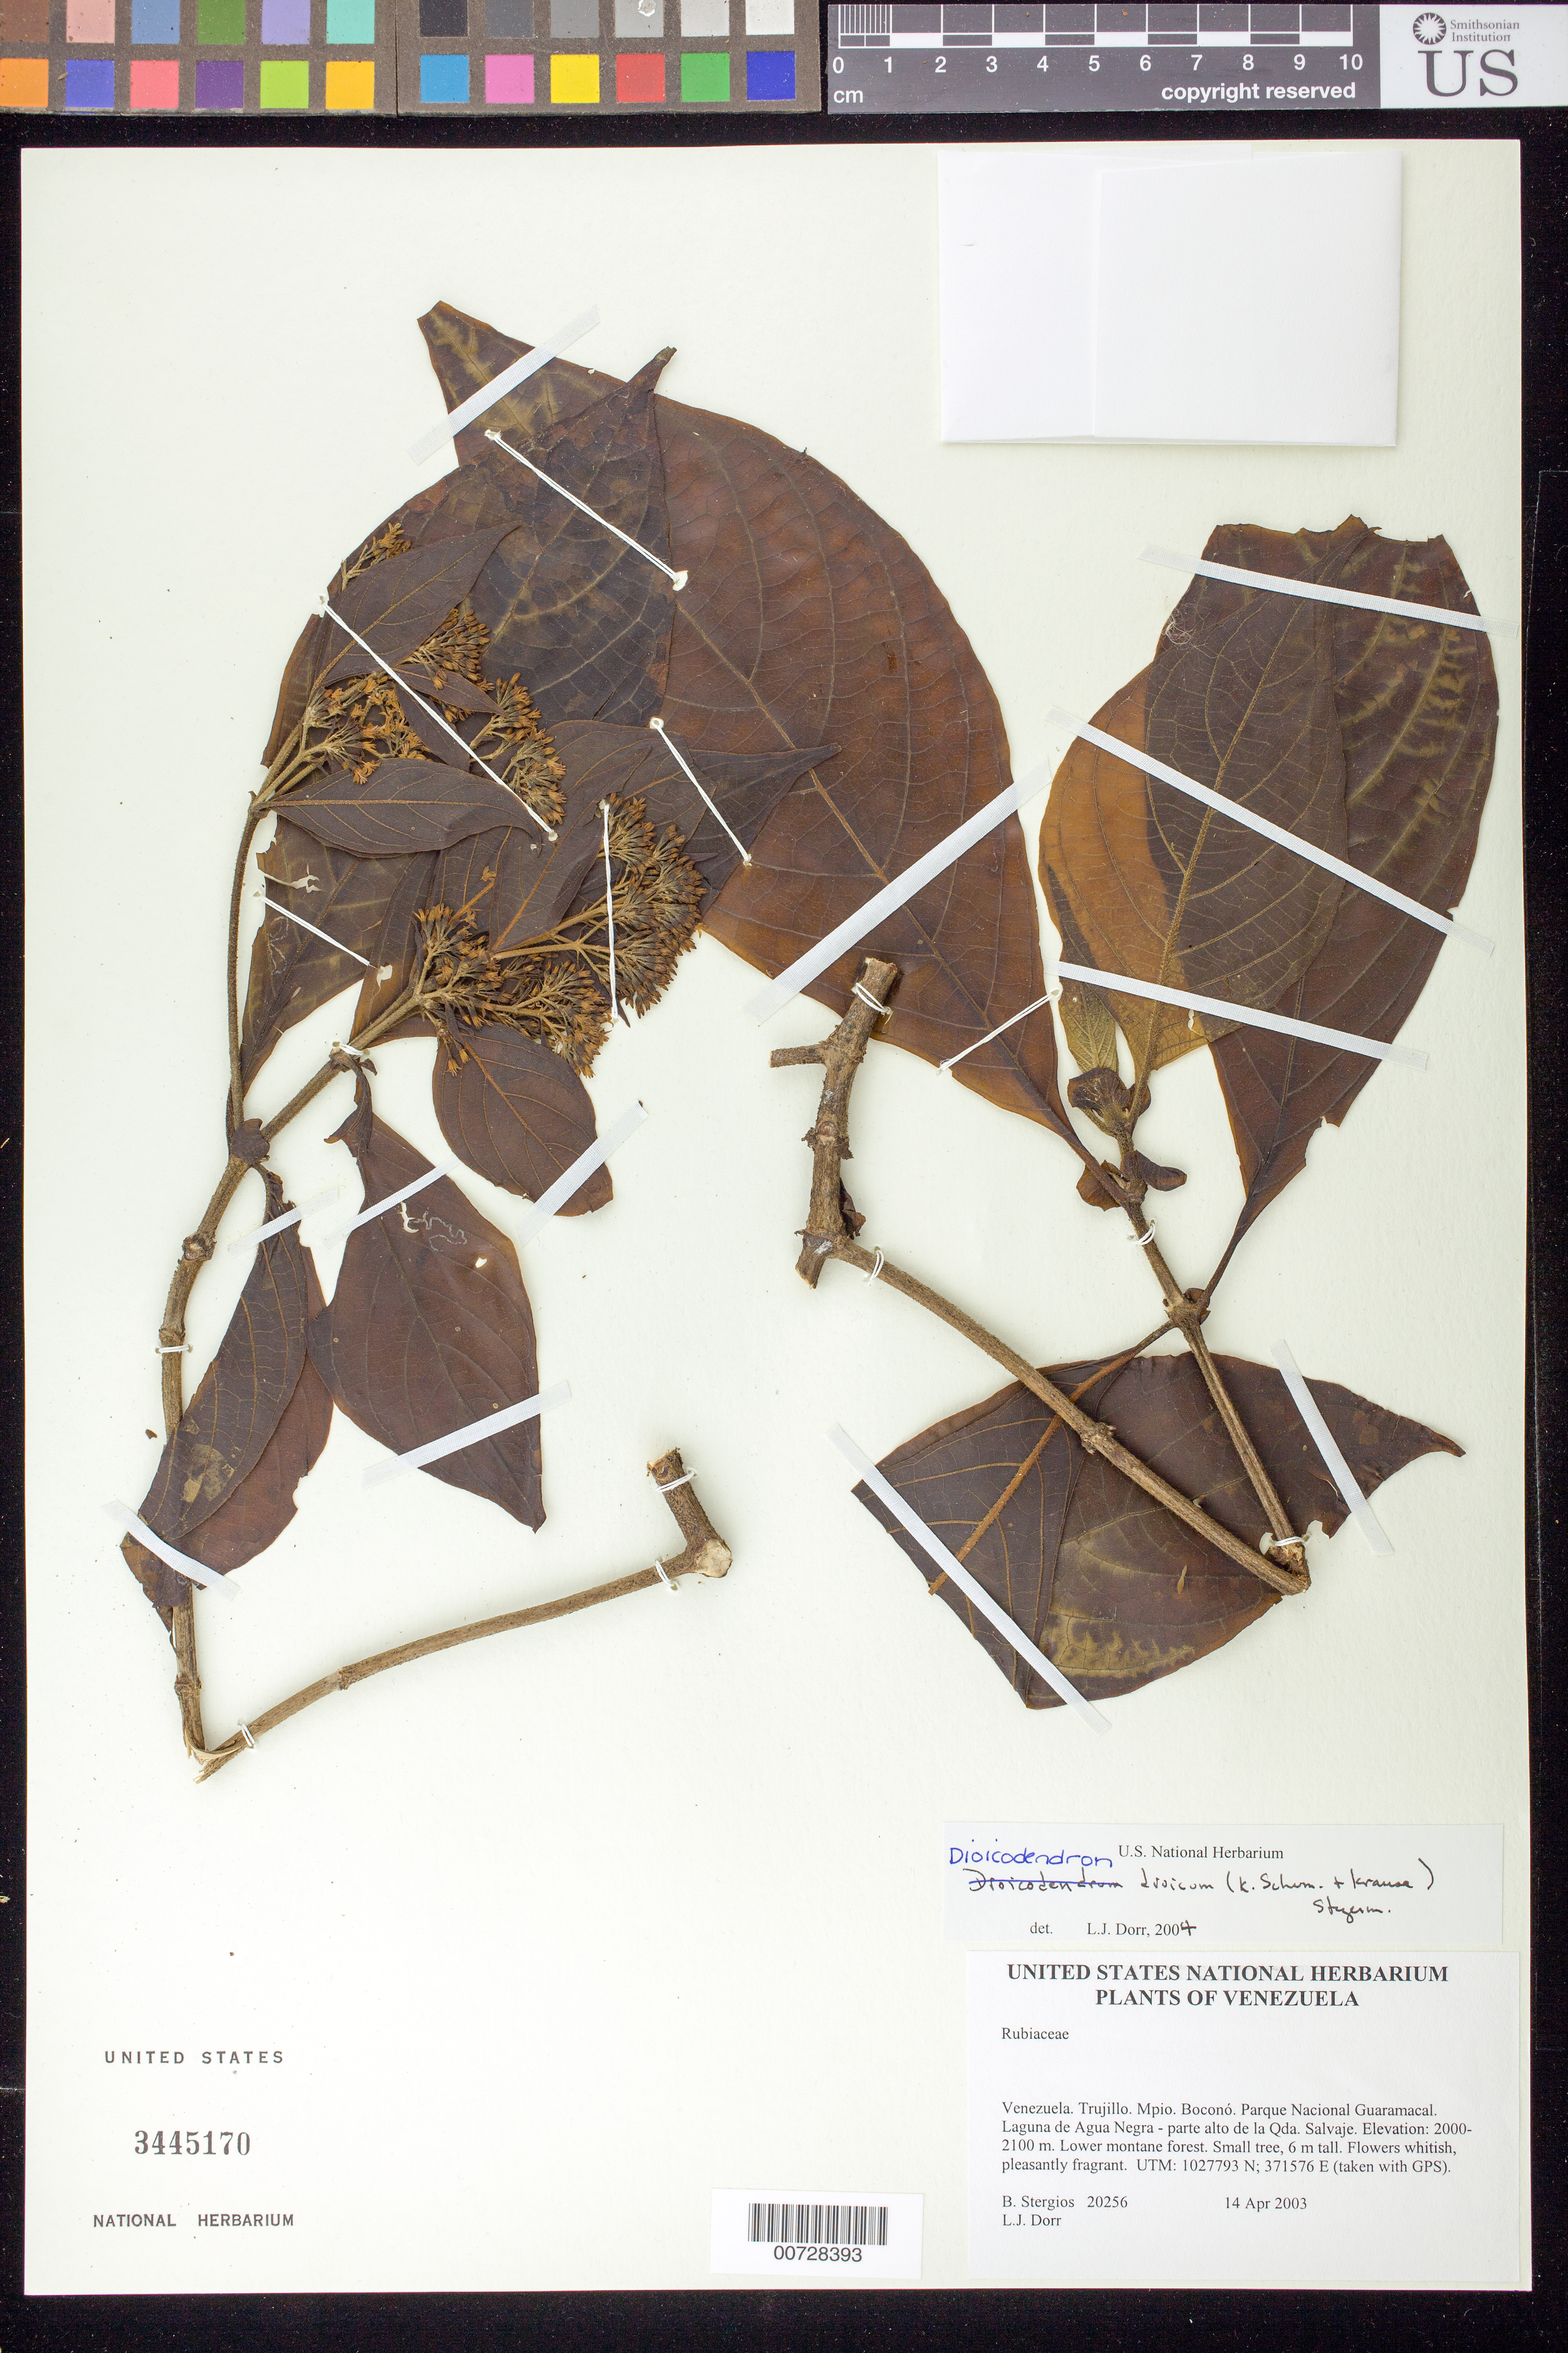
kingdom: Plantae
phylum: Tracheophyta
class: Magnoliopsida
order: Gentianales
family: Rubiaceae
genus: Dioicodendron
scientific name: Dioicodendron dioicum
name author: (K. Schum. & Krause) Steyerm.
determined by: Dorr, L. J., (BOT), Smithsonian Institution - National Museum of Natural History (UNITED STATES)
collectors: B. G. Stergios & L. J. Dorr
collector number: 20256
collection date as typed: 14 Apr 2003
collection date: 2003-04-14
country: Venezuela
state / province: Trujillo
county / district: Boconó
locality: Parque Nacional Guaramacal. Laguna de Agua Negra - parte alto de la Qda. Salvaje.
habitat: Lower montane forest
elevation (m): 2000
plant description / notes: MO, PORT, US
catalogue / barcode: US 3445170